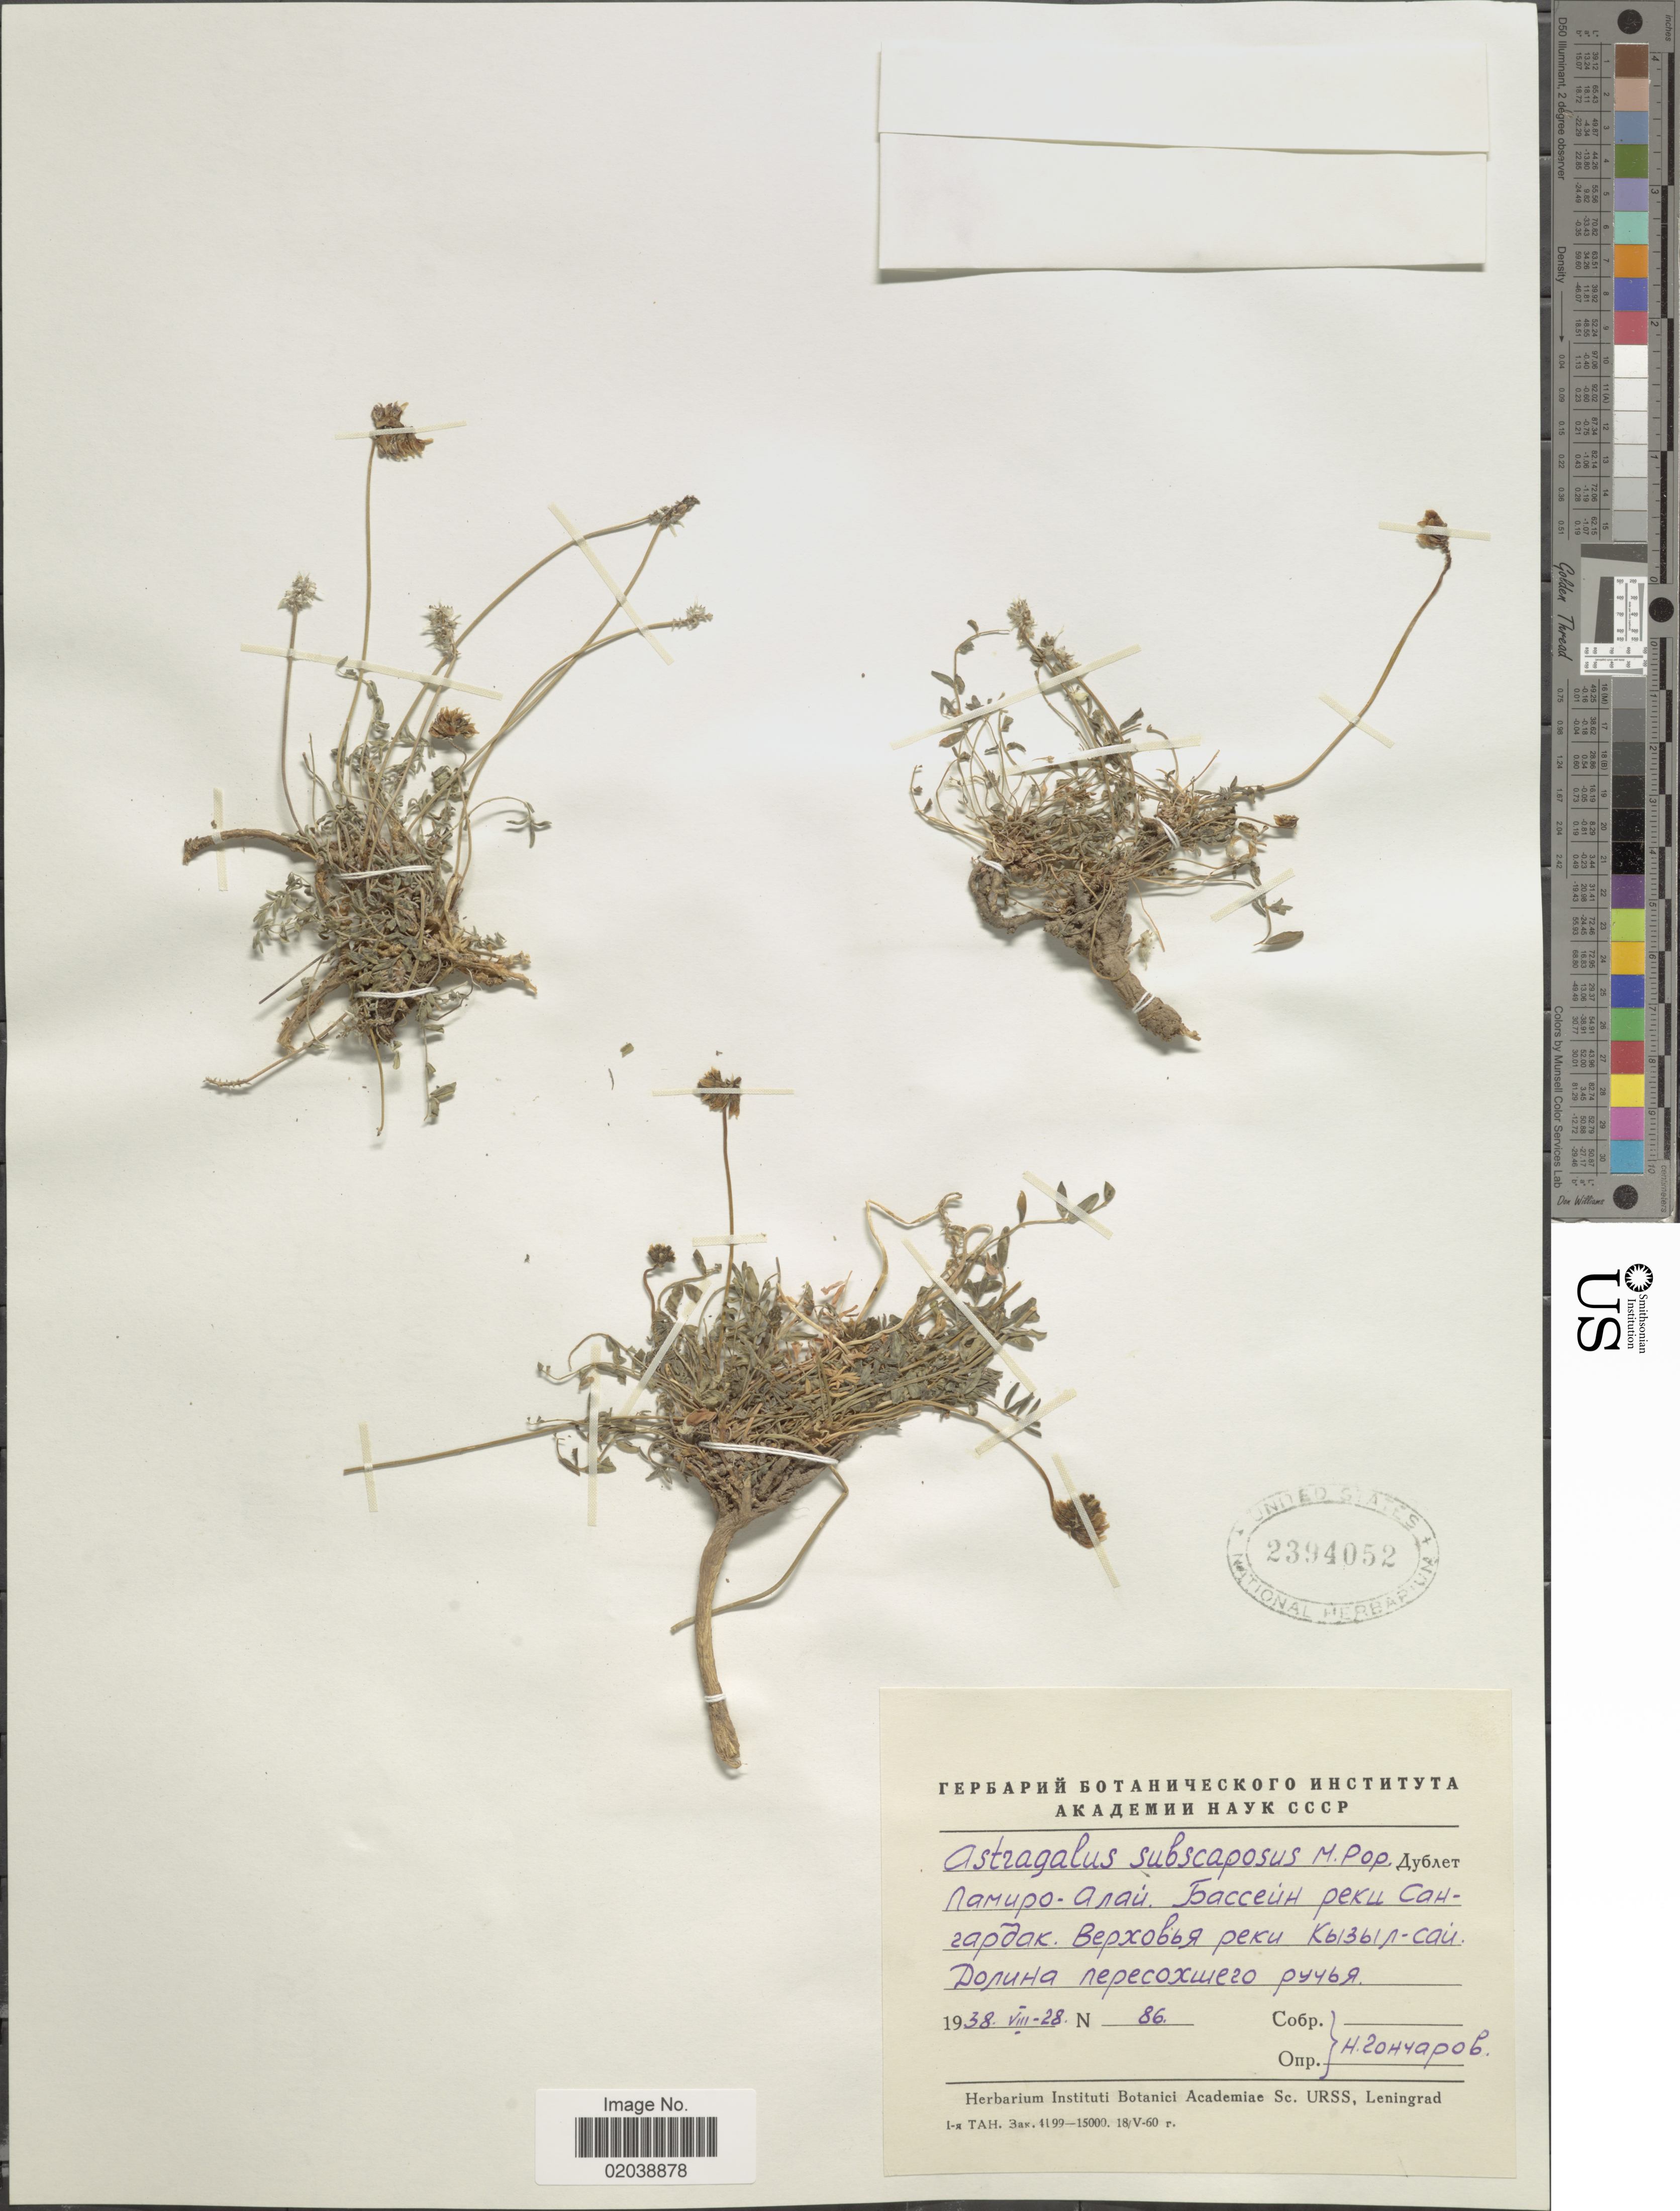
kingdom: Plantae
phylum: Tracheophyta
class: Magnoliopsida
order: Fabales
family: Fabaceae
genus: Astragalus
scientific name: Astragalus subscaposus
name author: Boriss.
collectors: N. Gontscharow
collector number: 86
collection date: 1938-08-28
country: Uzbekistan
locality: Sangardak River Basin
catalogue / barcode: US 2394052